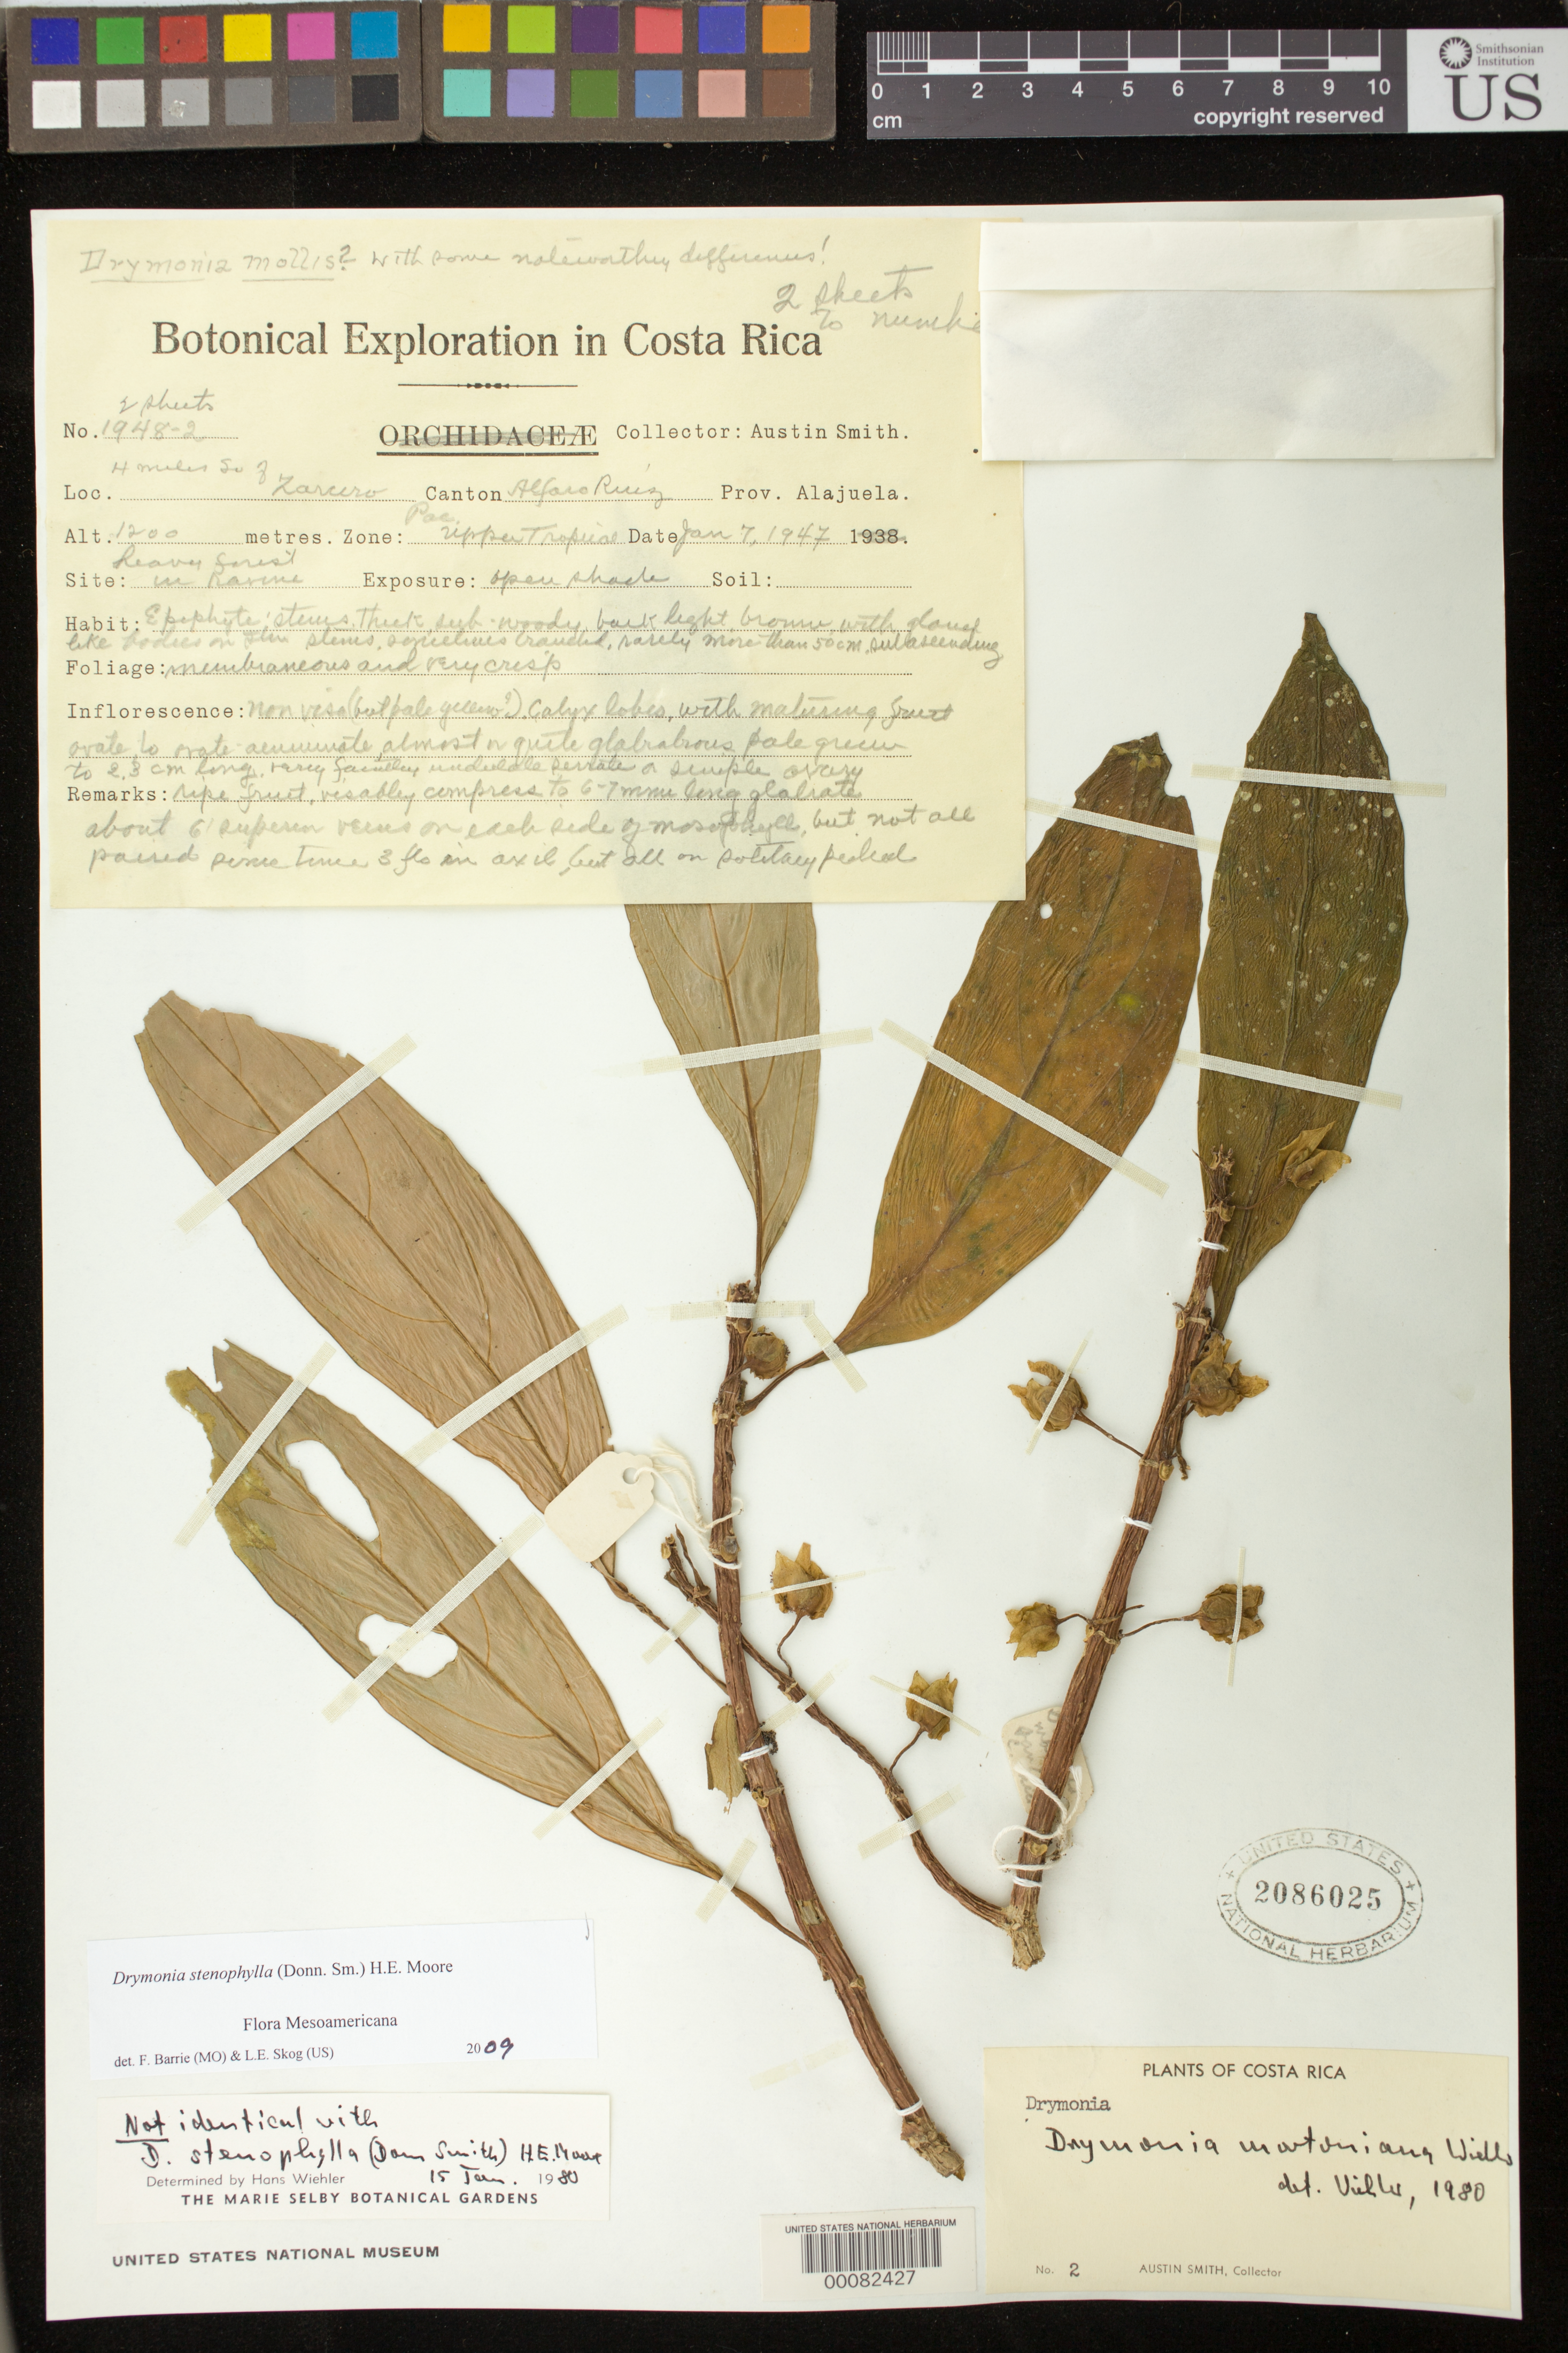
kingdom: Plantae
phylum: Tracheophyta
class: Magnoliopsida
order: Lamiales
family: Gesneriaceae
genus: Drymonia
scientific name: Drymonia stenophylla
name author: (Donn. Sm.) H.E. Moore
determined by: Barrie, F. R.; Skog, Laurence E.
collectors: Aust P. Smith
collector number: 1948- 2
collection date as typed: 07 Jan 1947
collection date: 1947-01-07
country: Costa Rica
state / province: Alajuela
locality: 4 miles S of Zarcero, Canton Alfaro Ruiz, Prov. Alajuela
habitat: Pac. upper tropical, heavy forest in ravine in open shade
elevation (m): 1200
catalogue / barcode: US 2086025